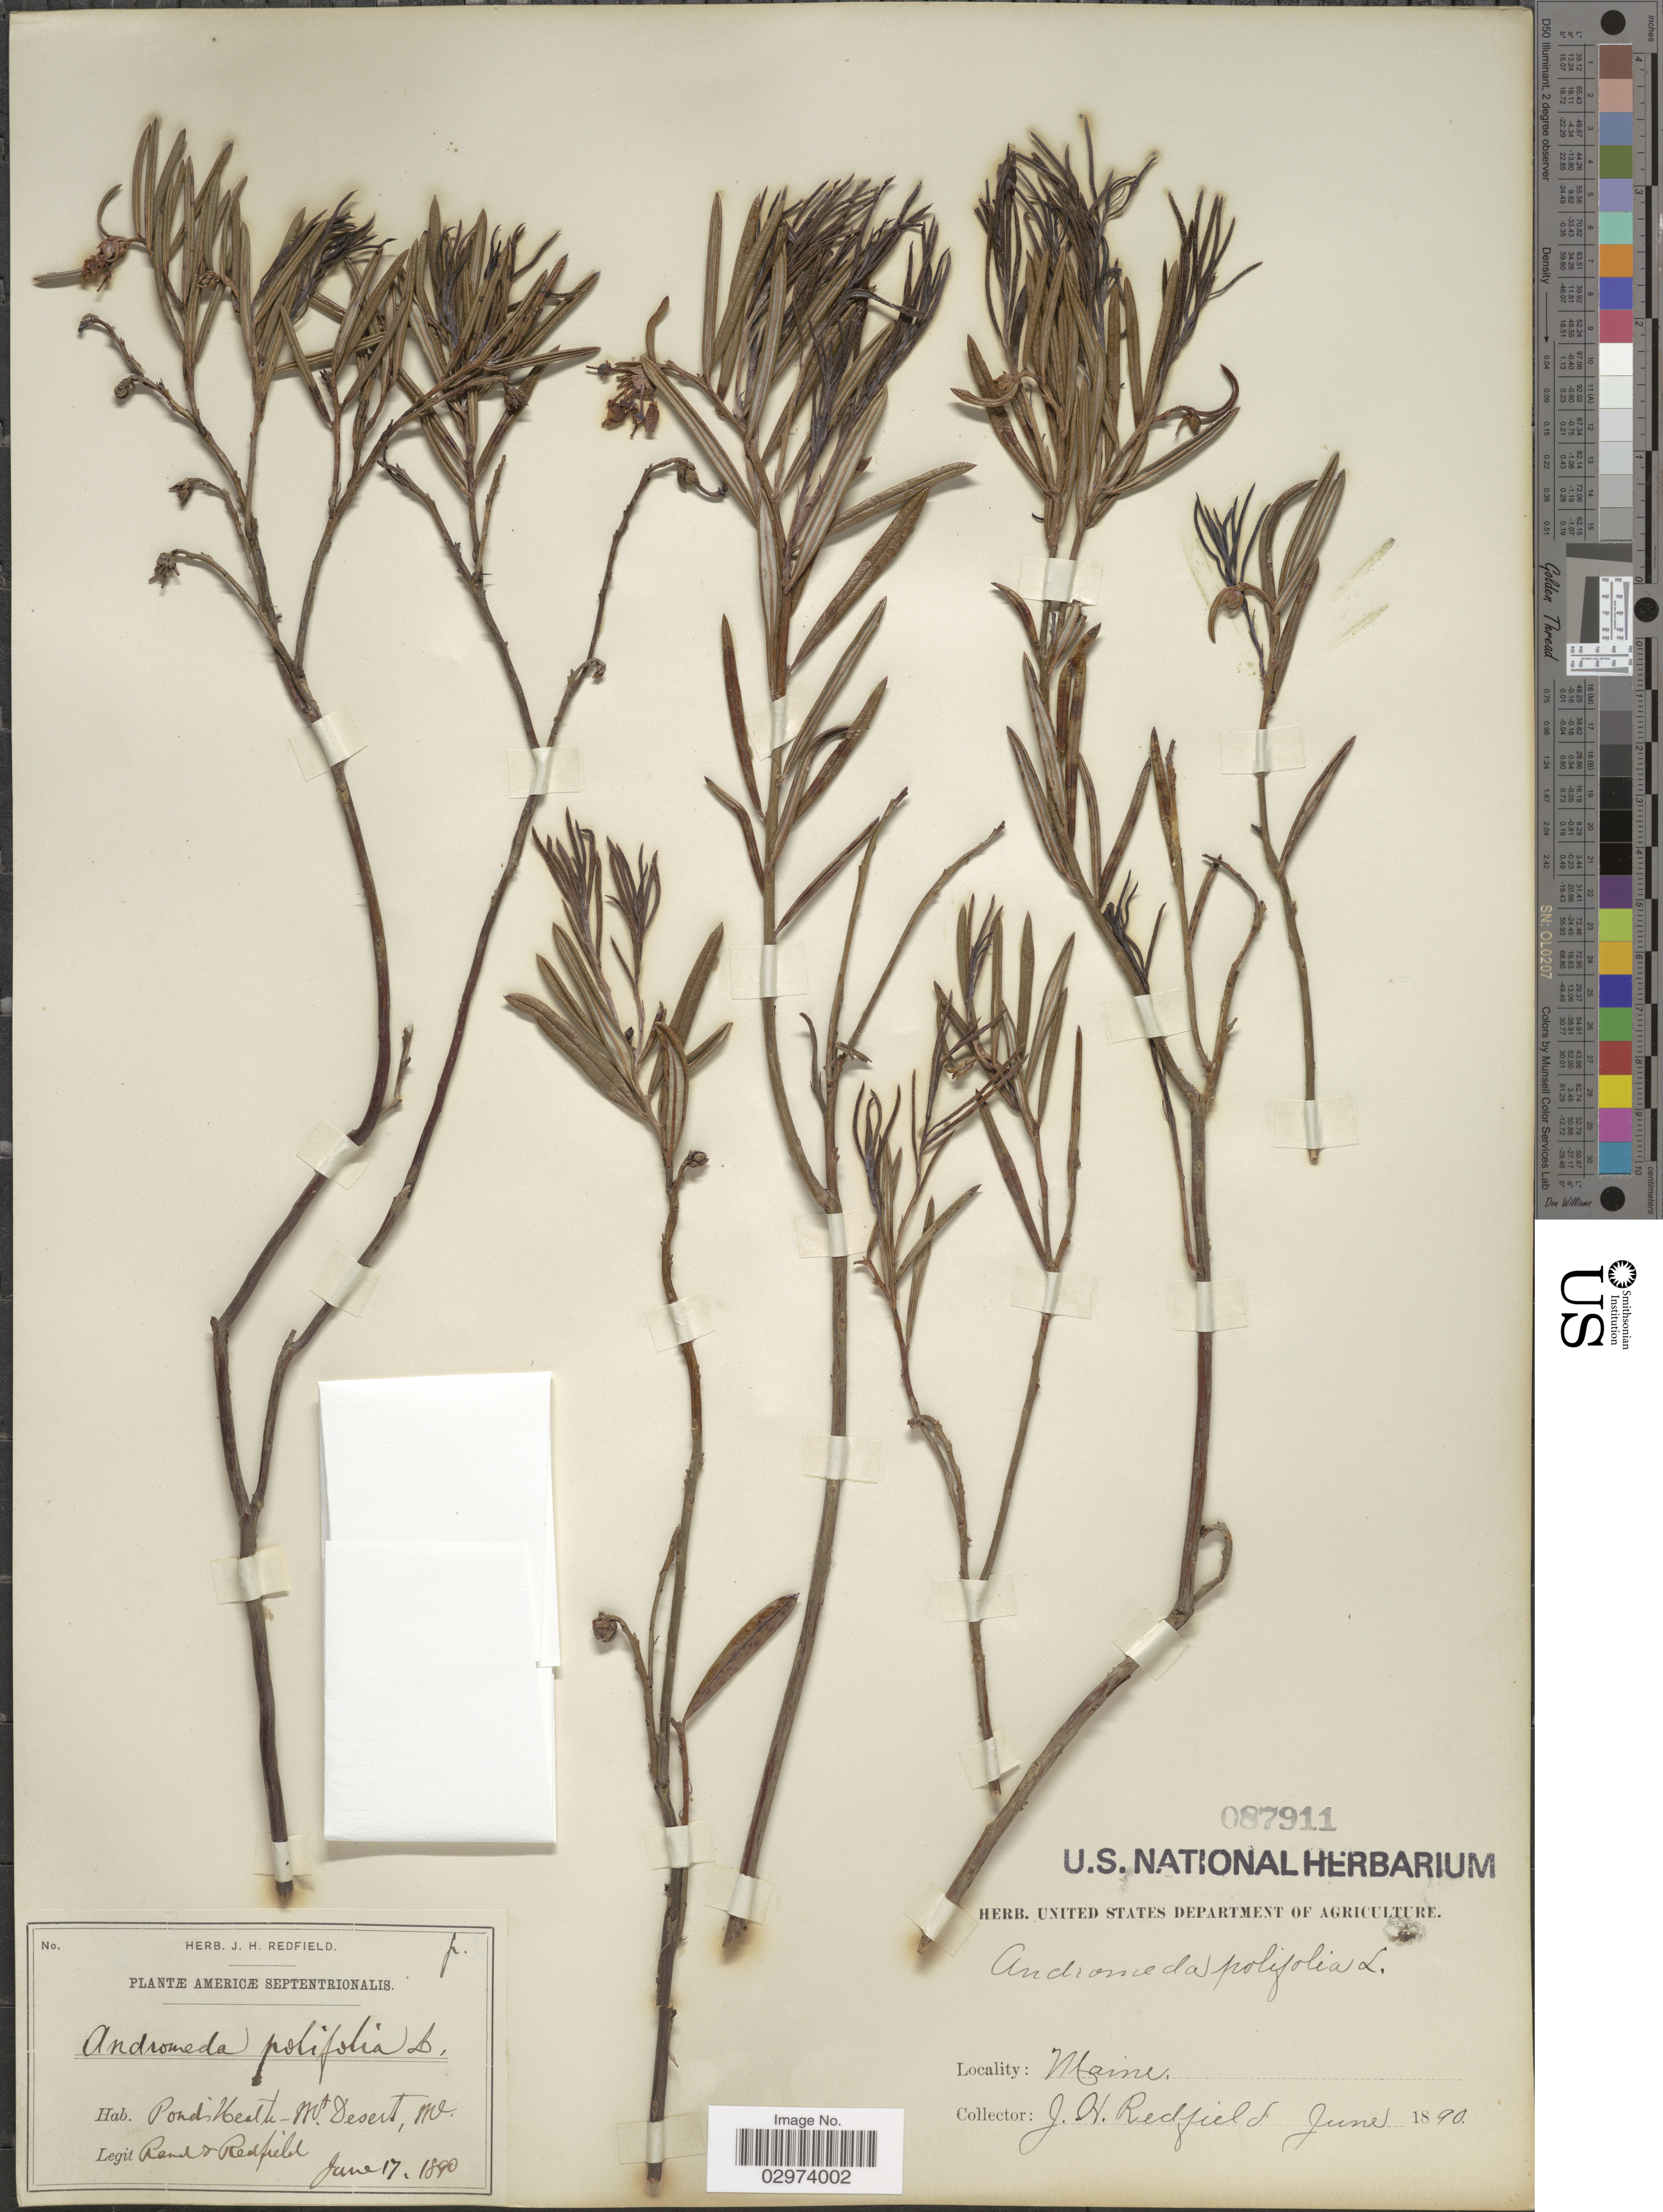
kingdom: Plantae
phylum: Tracheophyta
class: Magnoliopsida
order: Ericales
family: Ericaceae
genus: Andromeda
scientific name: Andromeda polifolia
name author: L.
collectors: -. Rand & J. Redfield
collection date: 1890-06-17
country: United States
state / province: Maine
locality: Pond's Heath - Mt. Desert, Me.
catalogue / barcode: US 87911